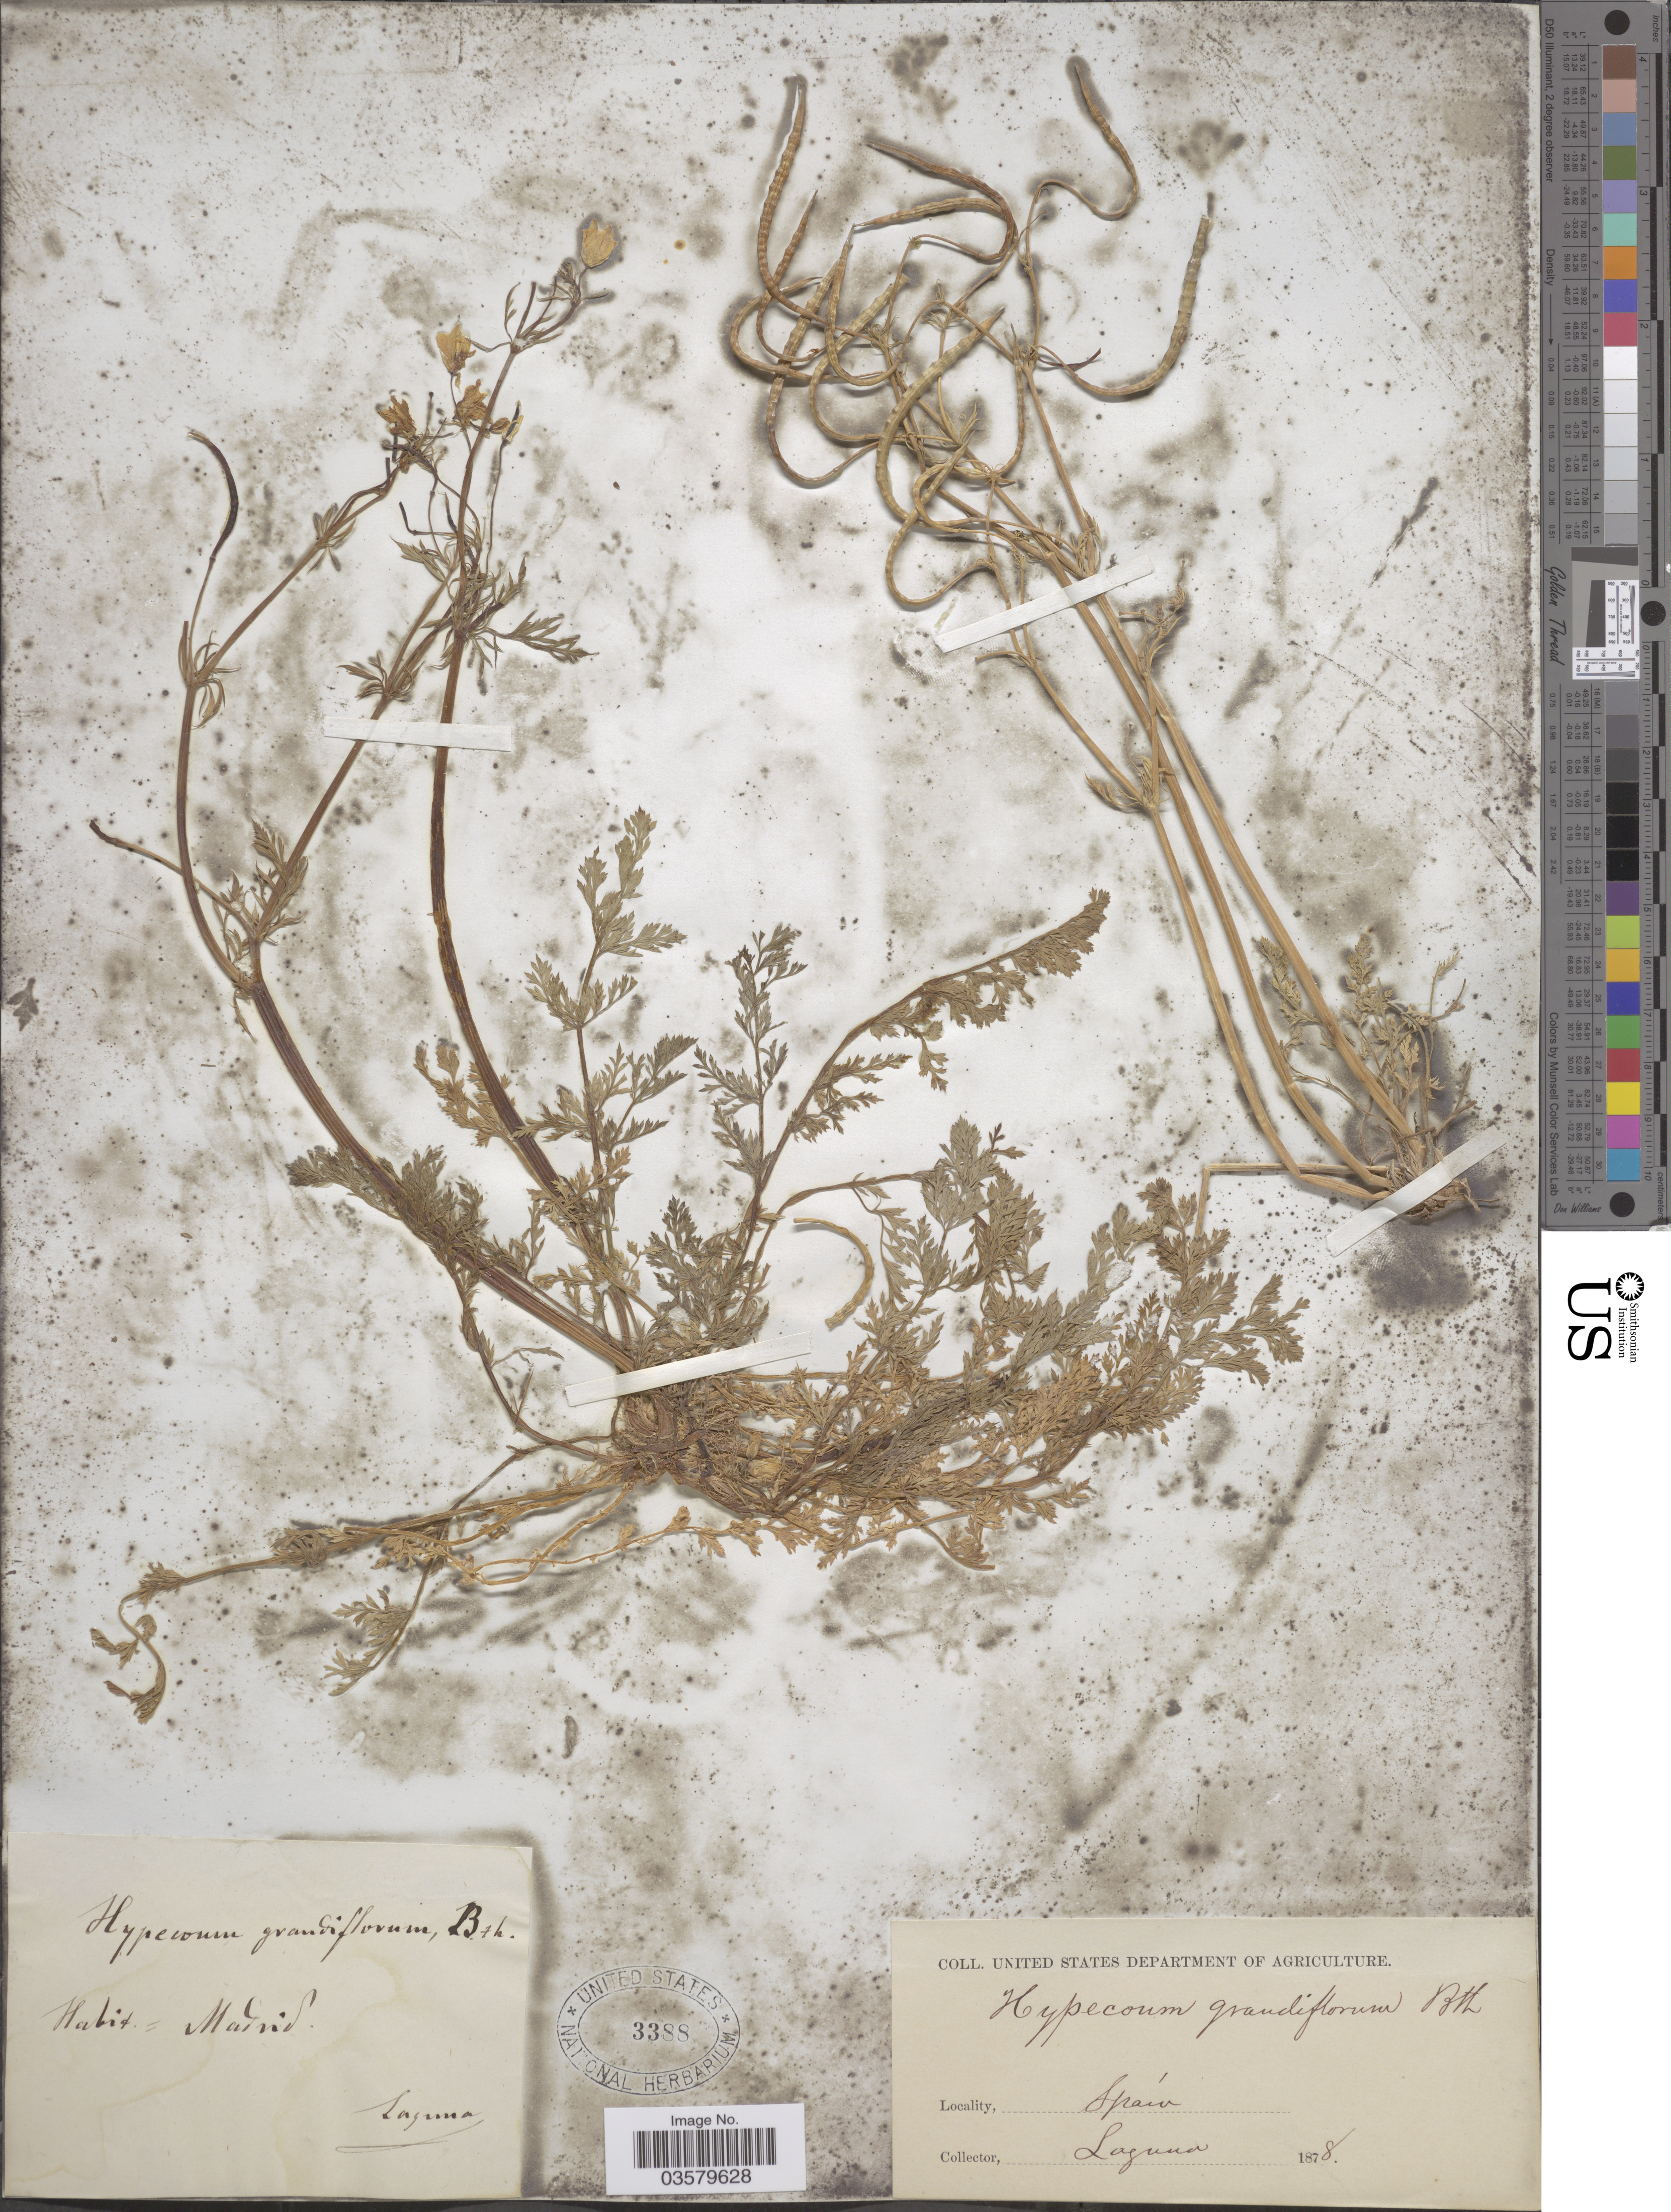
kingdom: Plantae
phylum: Tracheophyta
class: Magnoliopsida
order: Ranunculales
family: Papaveraceae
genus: Hypecoum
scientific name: Hypecoum grandiflorum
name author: Benth.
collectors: -. Laguna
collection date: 1878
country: Spain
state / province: Madrid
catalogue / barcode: US 3388